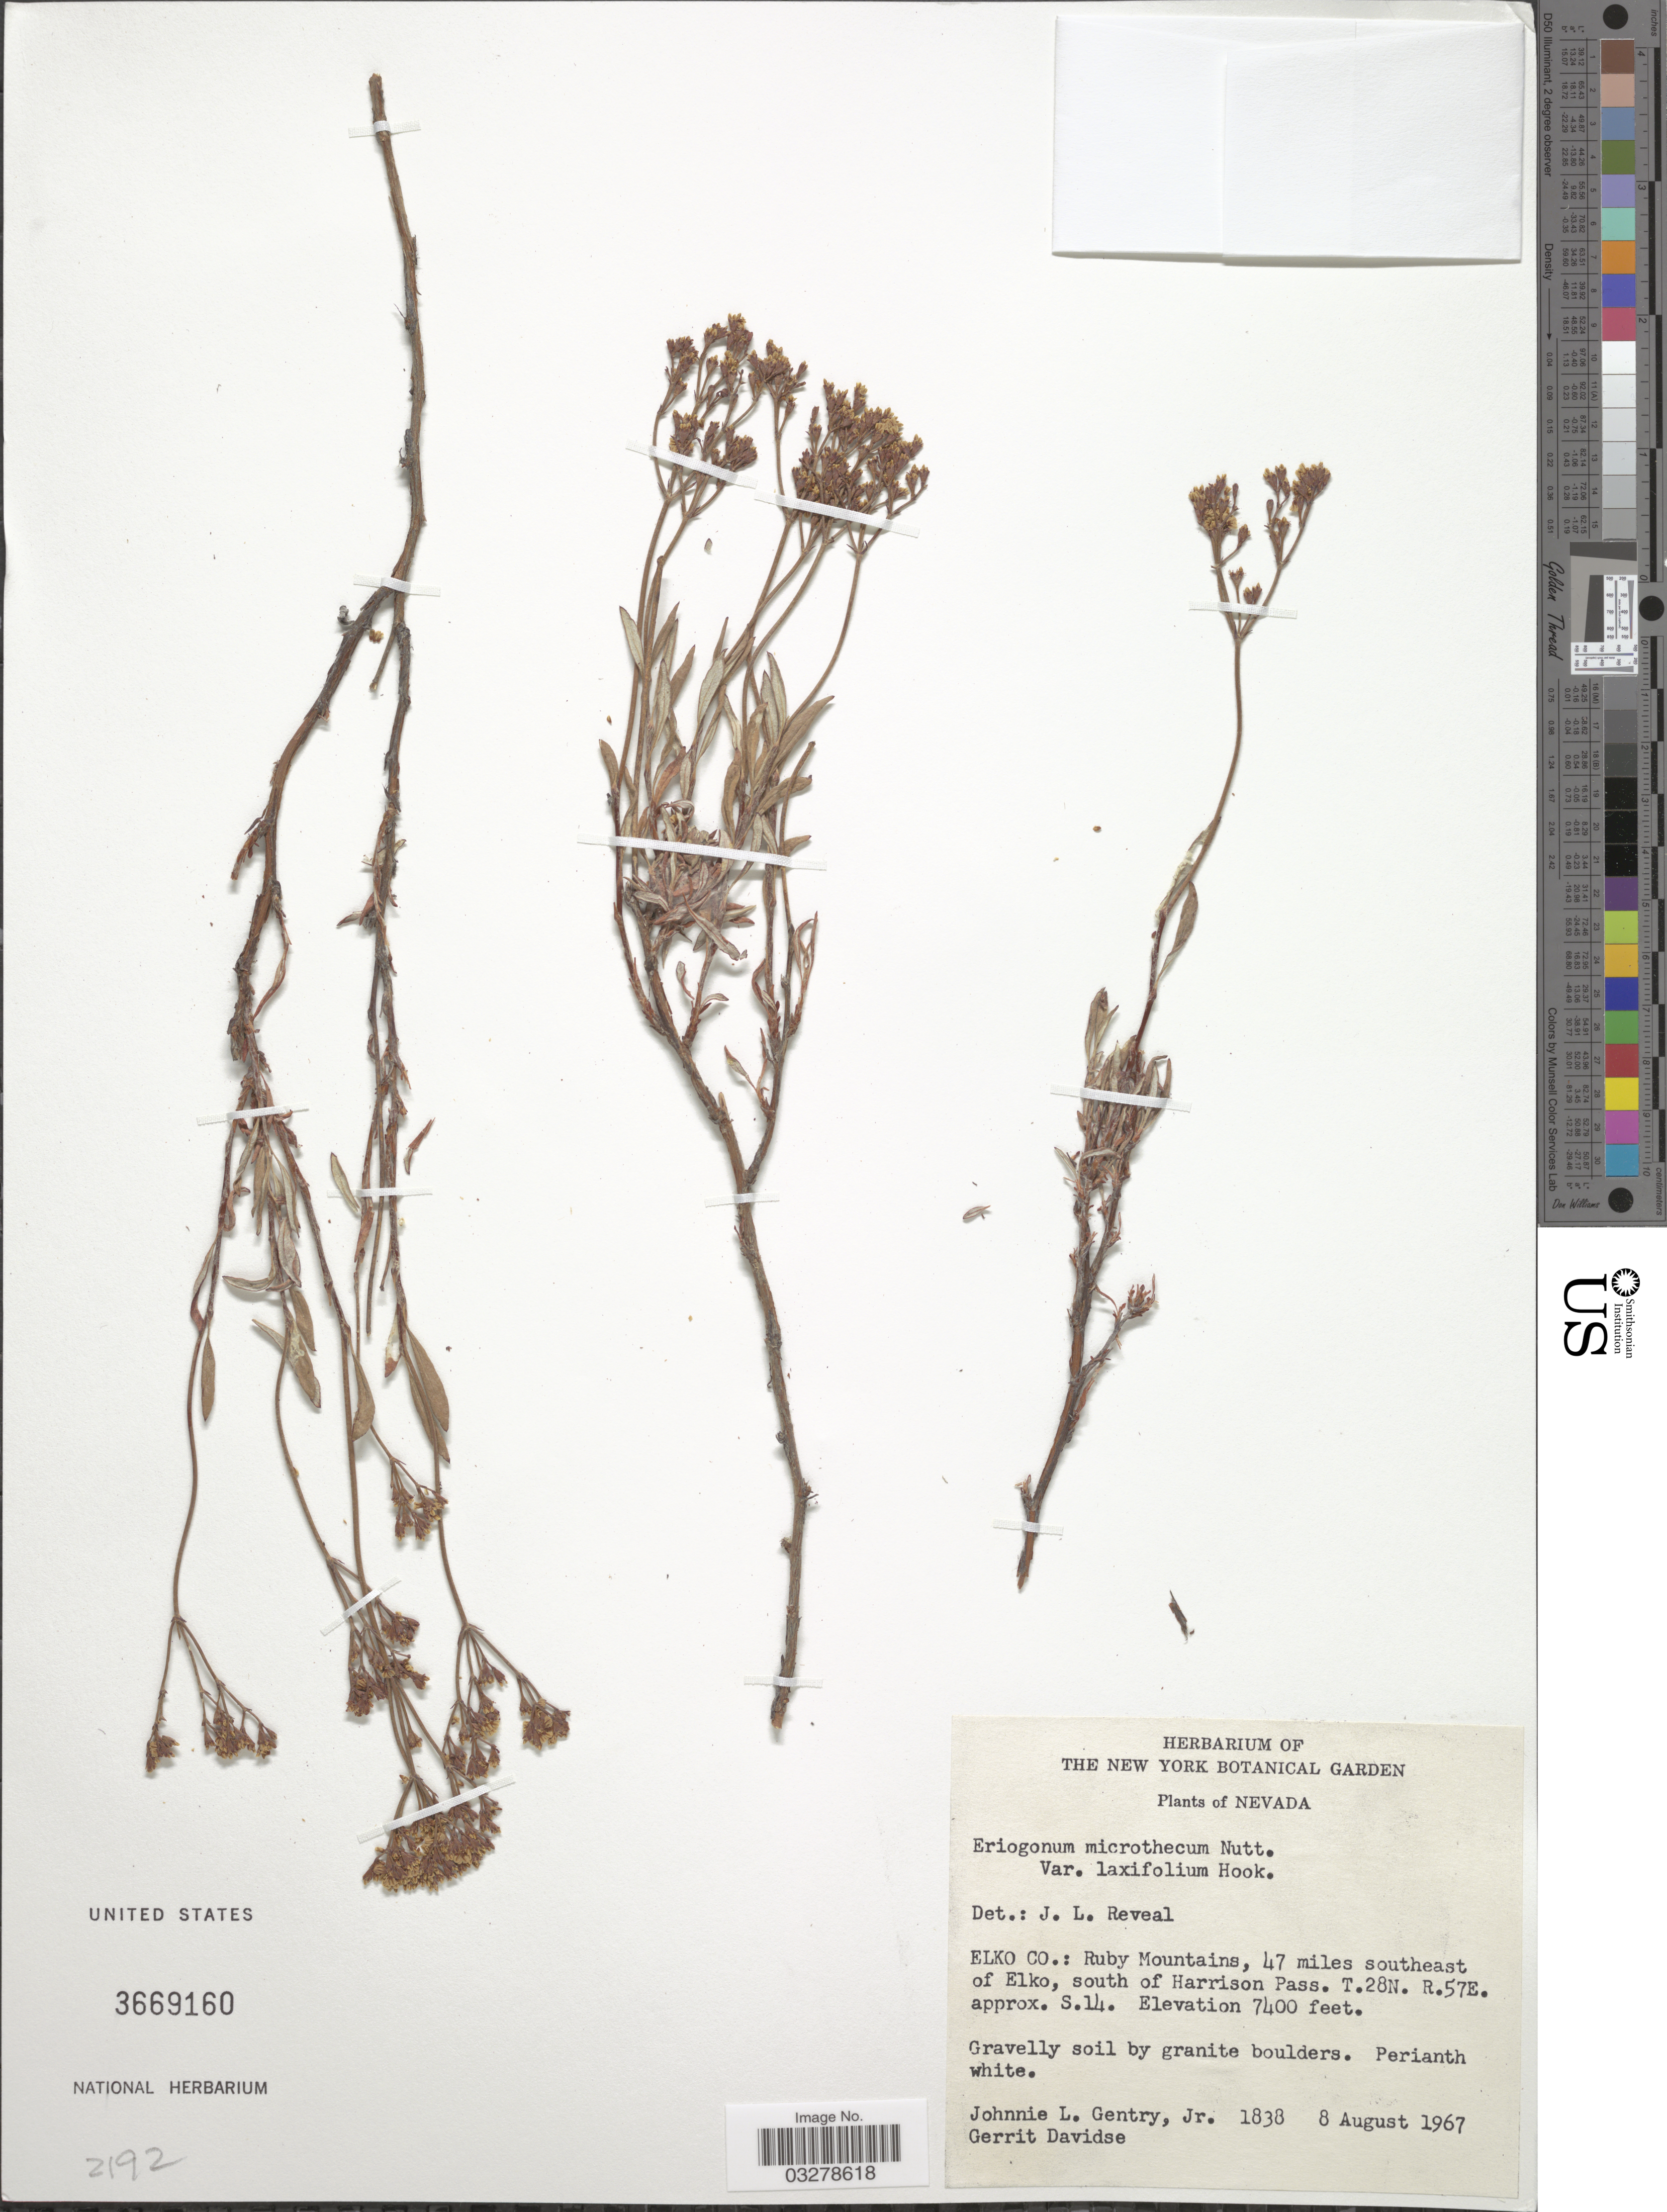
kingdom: Plantae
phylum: Tracheophyta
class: Magnoliopsida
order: Caryophyllales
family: Polygonaceae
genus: Eriogonum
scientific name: Eriogonum microtheca var. laxiflorum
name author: Hook.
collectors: J. L. Gentry & G. Davidse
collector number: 1838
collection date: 1967-08-08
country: United States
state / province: Nevada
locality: Elko Co.: Ruby Mountains, 47 miles southeast of Elko, south of Harrison Pass. T.28N. R.57E. approx. S.14.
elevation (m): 2256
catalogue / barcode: US 3669160